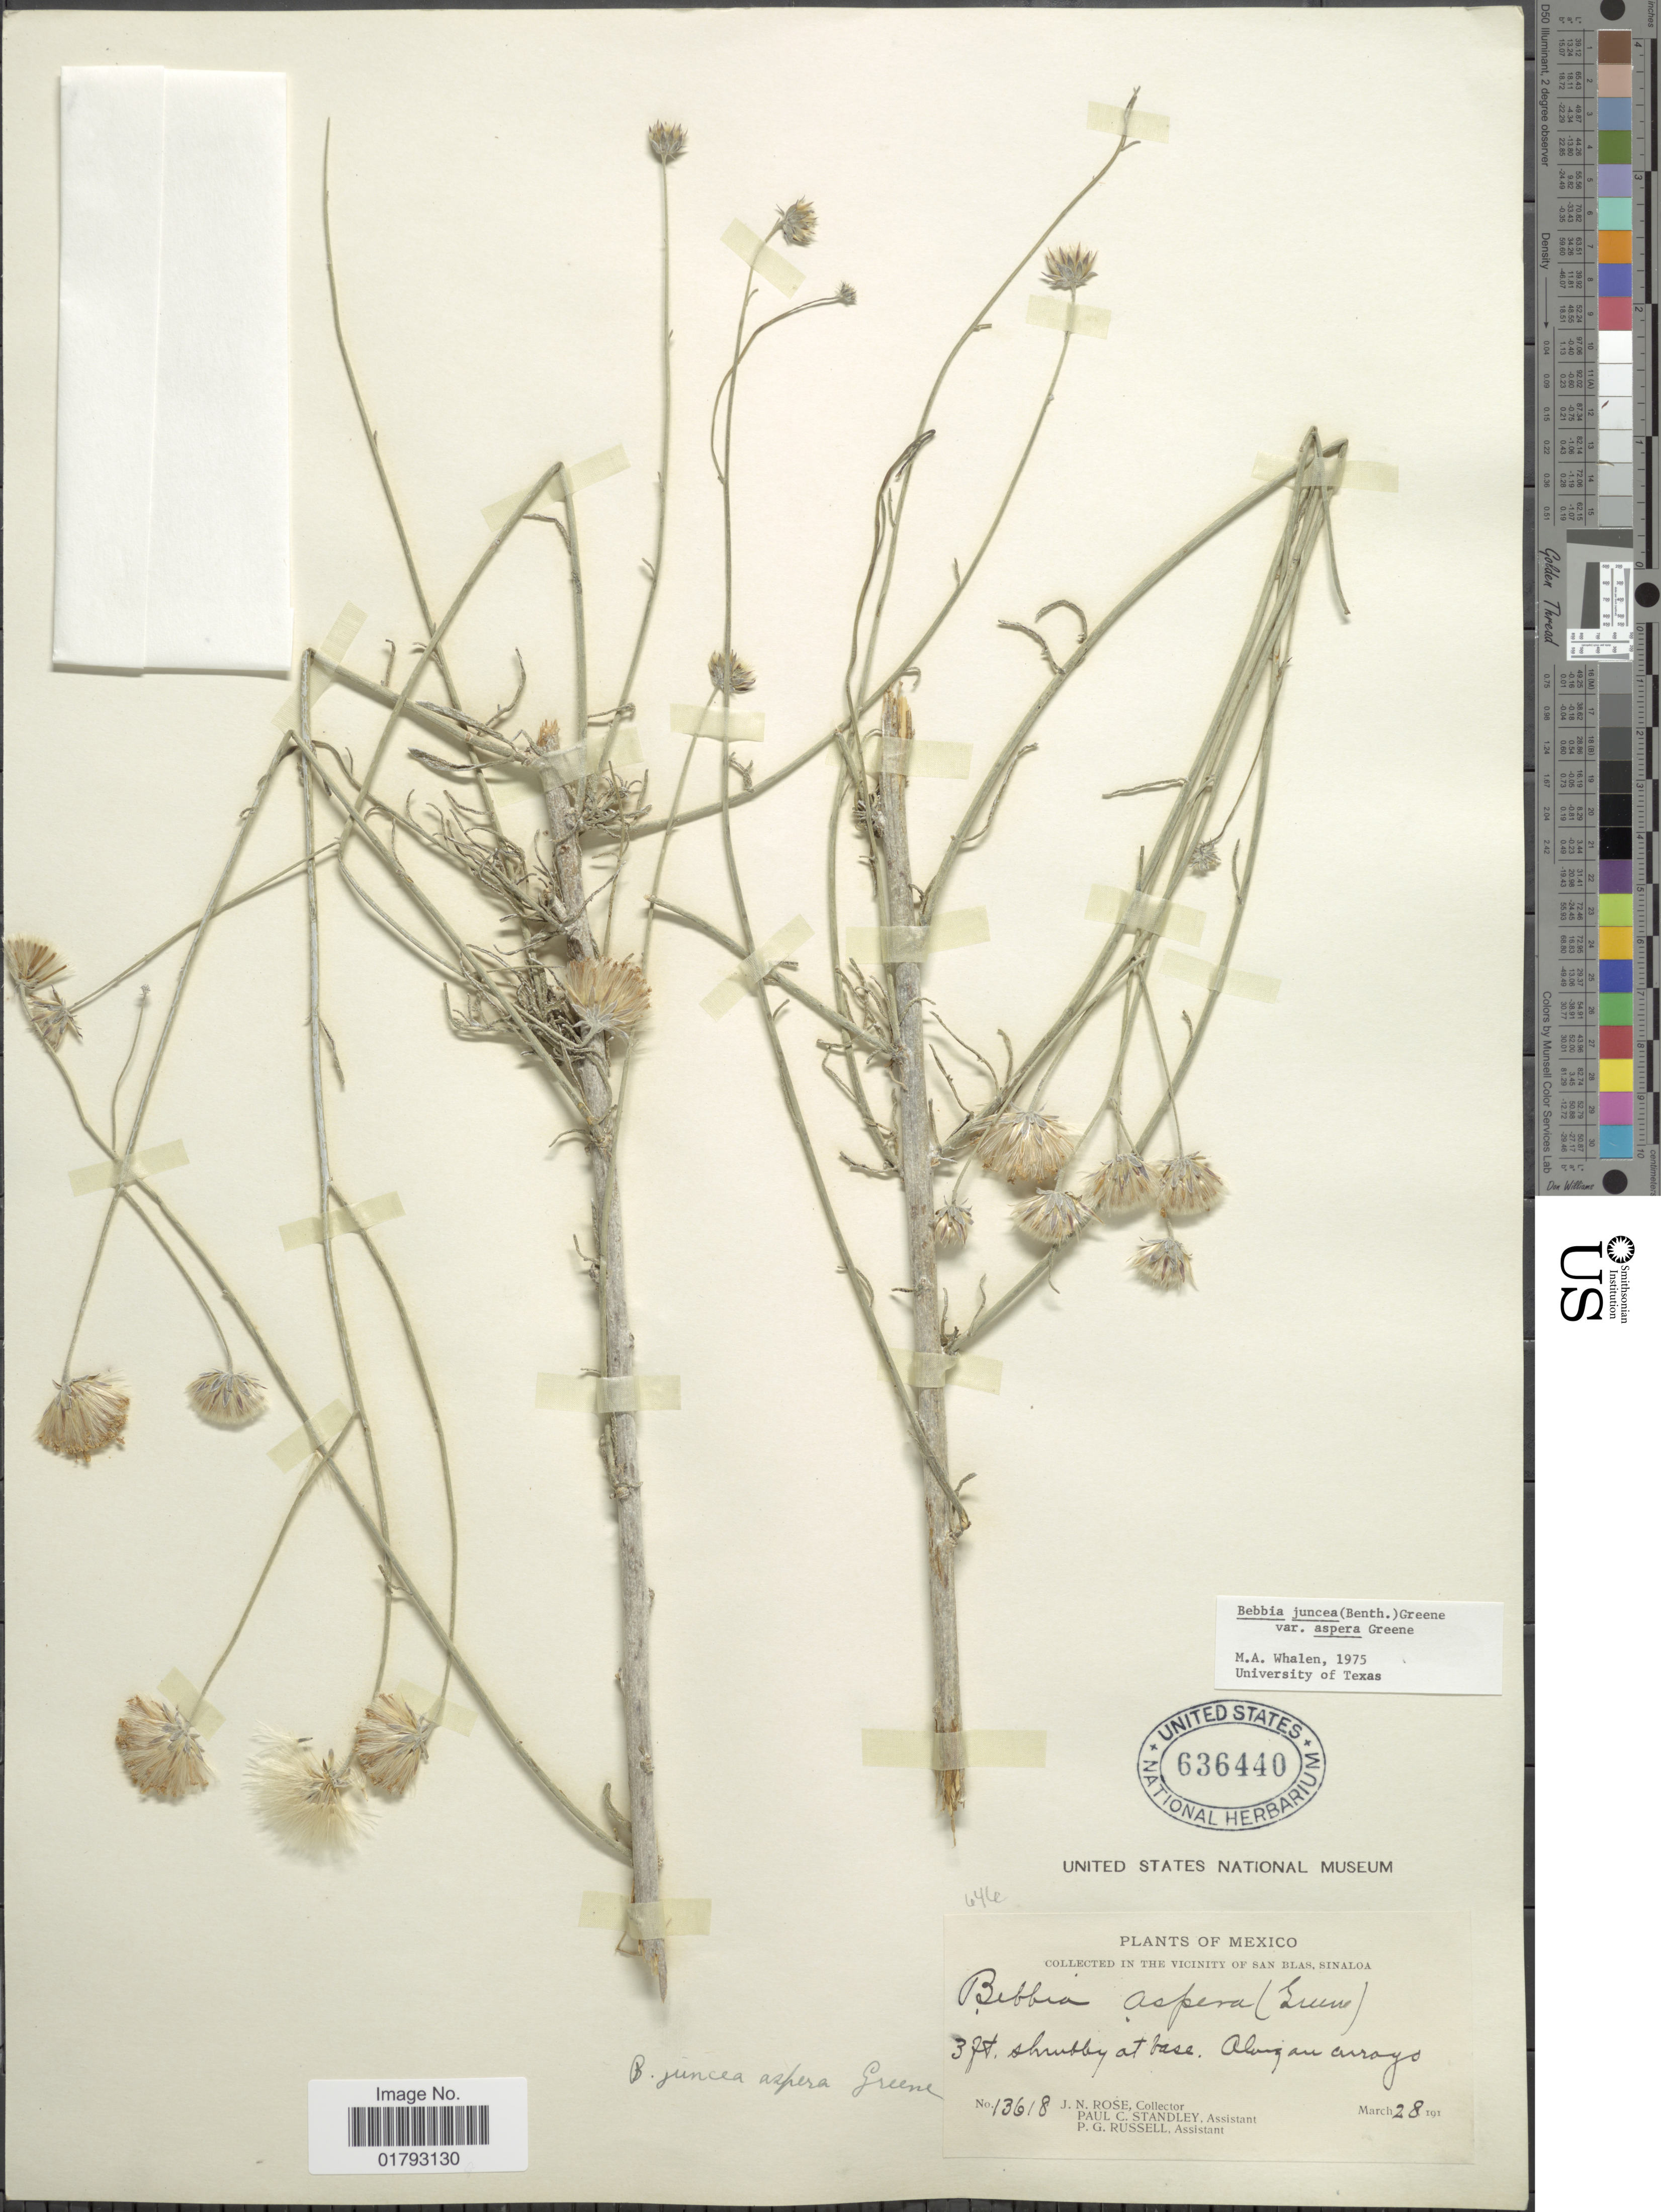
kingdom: Plantae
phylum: Tracheophyta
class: Magnoliopsida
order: Asterales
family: Asteraceae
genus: Bebbia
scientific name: Bebbia juncea var. aspera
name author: Greene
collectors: J. N. Rose, P. C. Standley & P. G. Russell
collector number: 13618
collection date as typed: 28 March 191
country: Mexico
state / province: Sinaloa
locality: Vicinity of San Blas, Sinaloa. Along an arroyo.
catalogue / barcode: US 636440